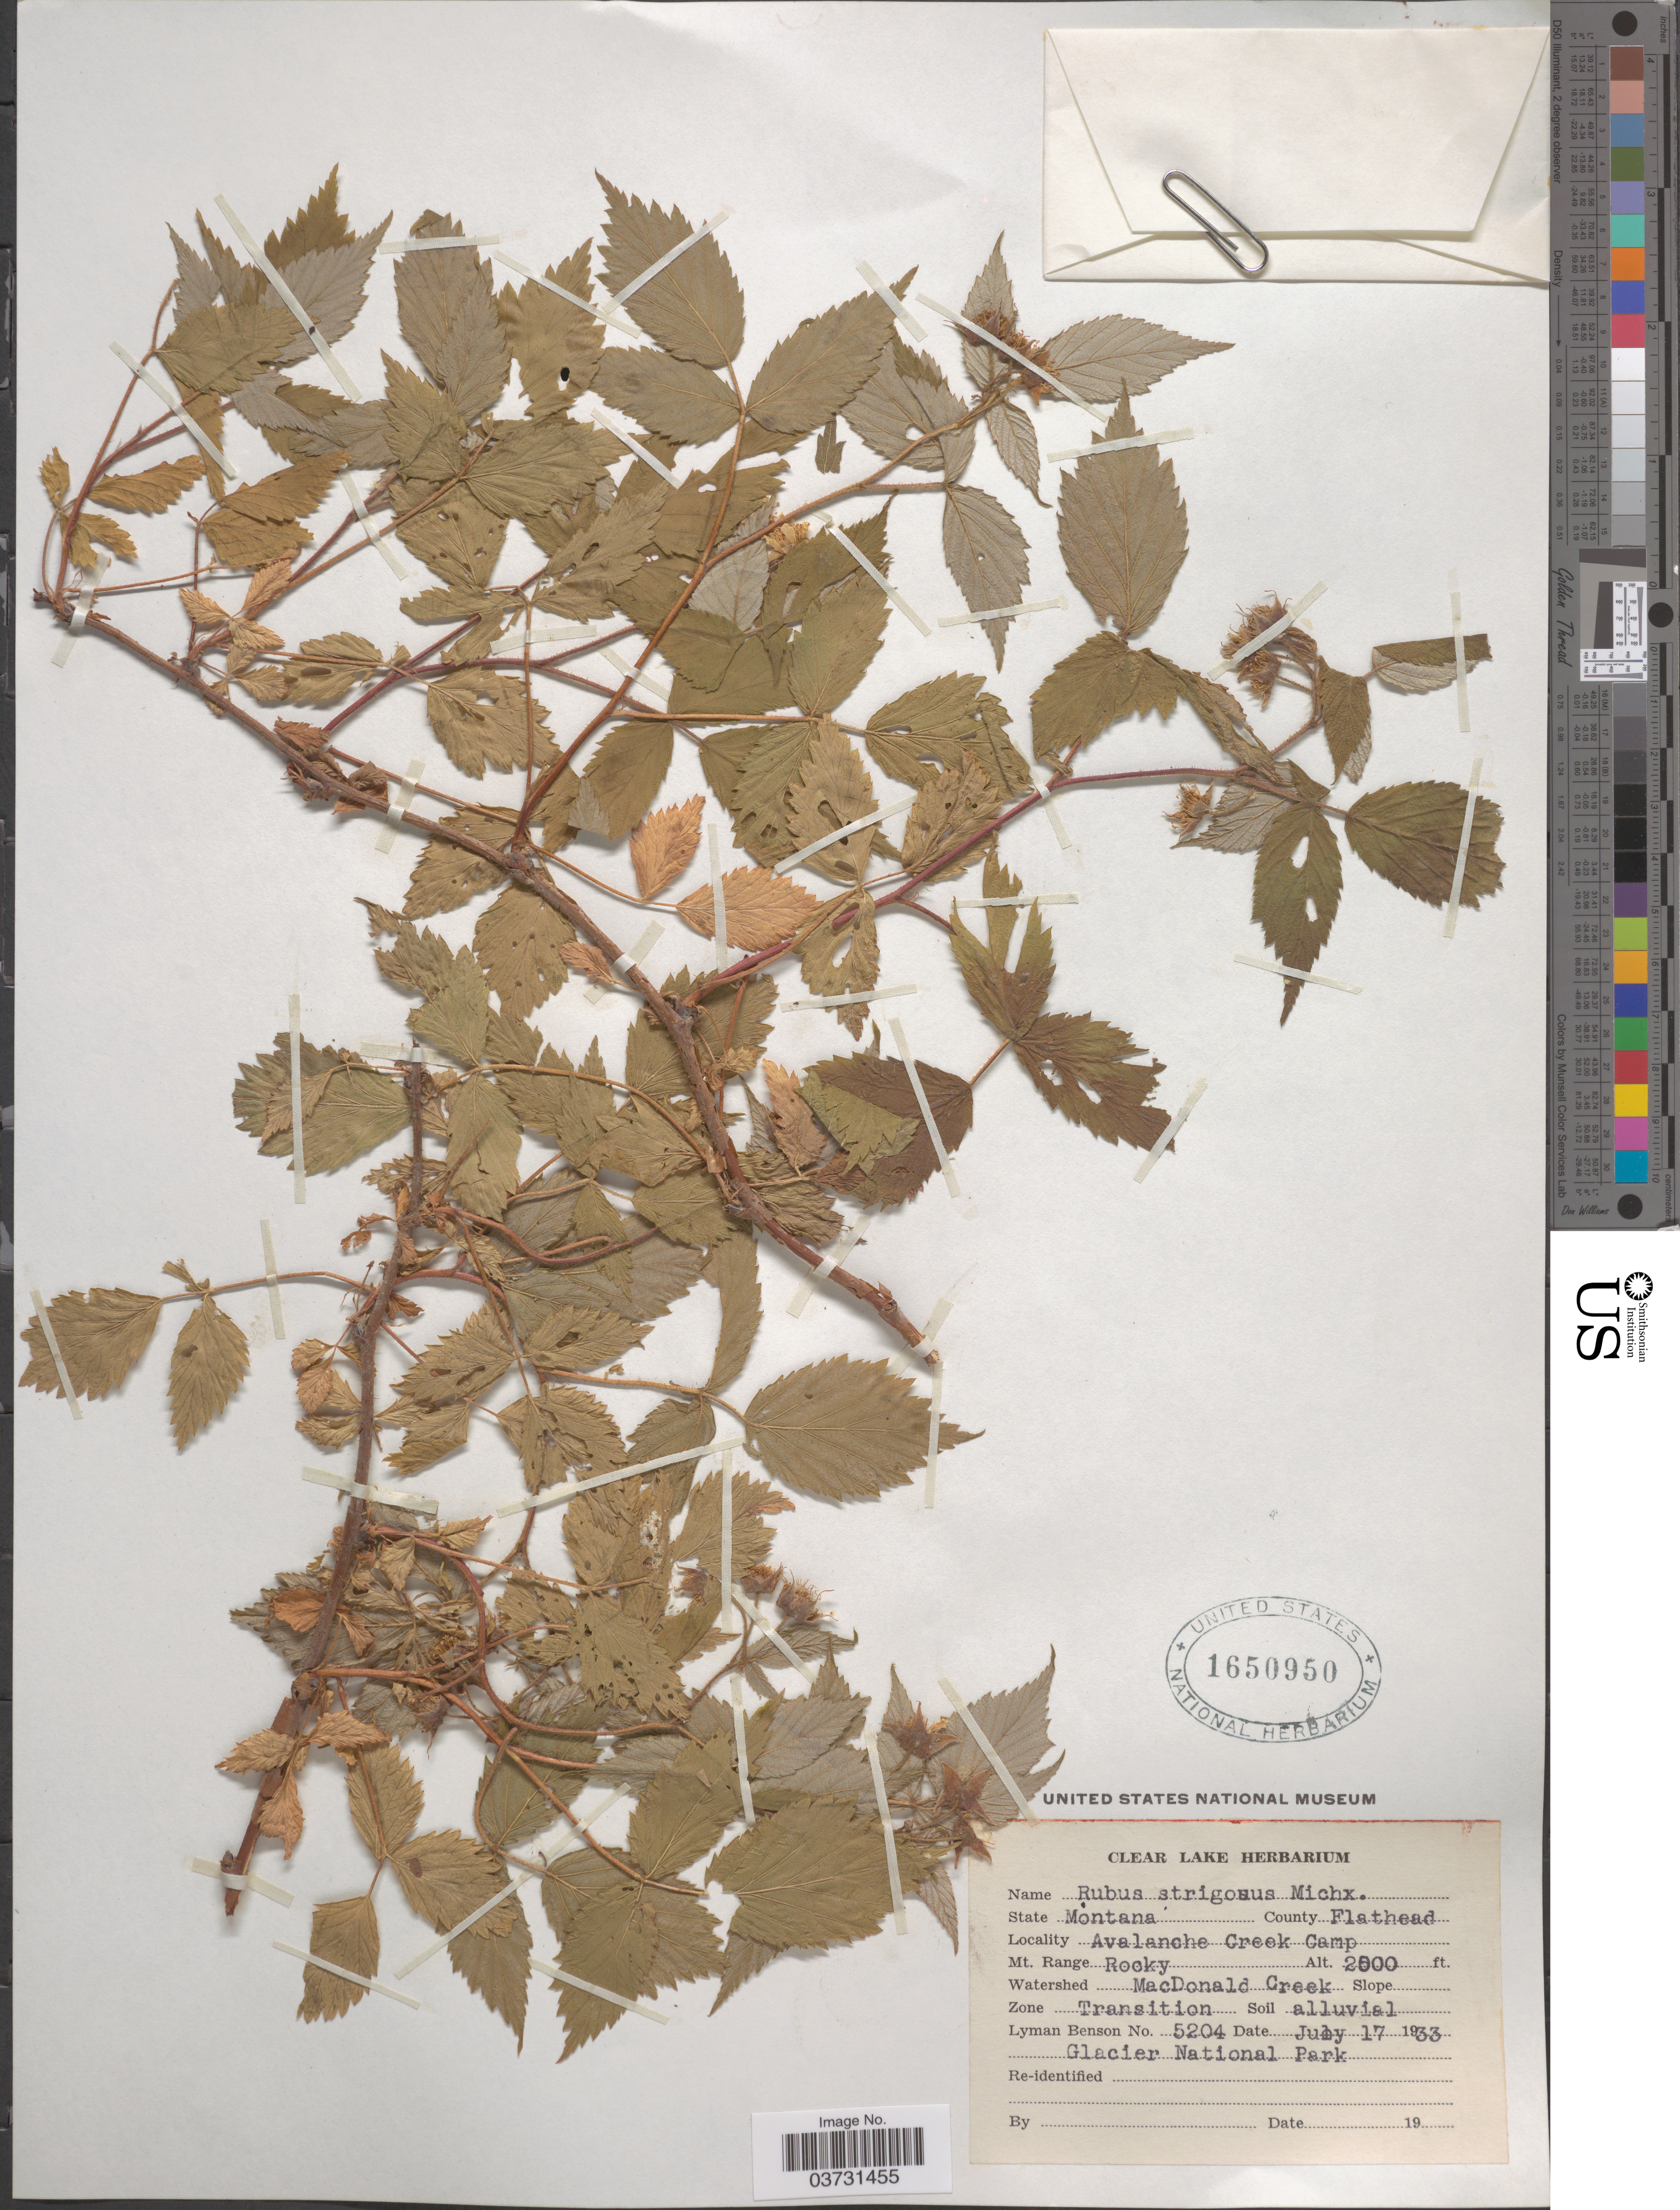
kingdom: Plantae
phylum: Tracheophyta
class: Magnoliopsida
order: Rosales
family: Rosaceae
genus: Rubus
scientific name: Rubus strigosus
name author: Michx.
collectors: L. D. Benson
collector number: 5204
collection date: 1933-07-17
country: United States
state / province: Montana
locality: County Flathead. Avalanche Creek Camp. Mt. Range Rocky. Watershed MacDonald Creek. Glacier National Park.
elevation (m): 610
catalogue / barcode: US 1650950